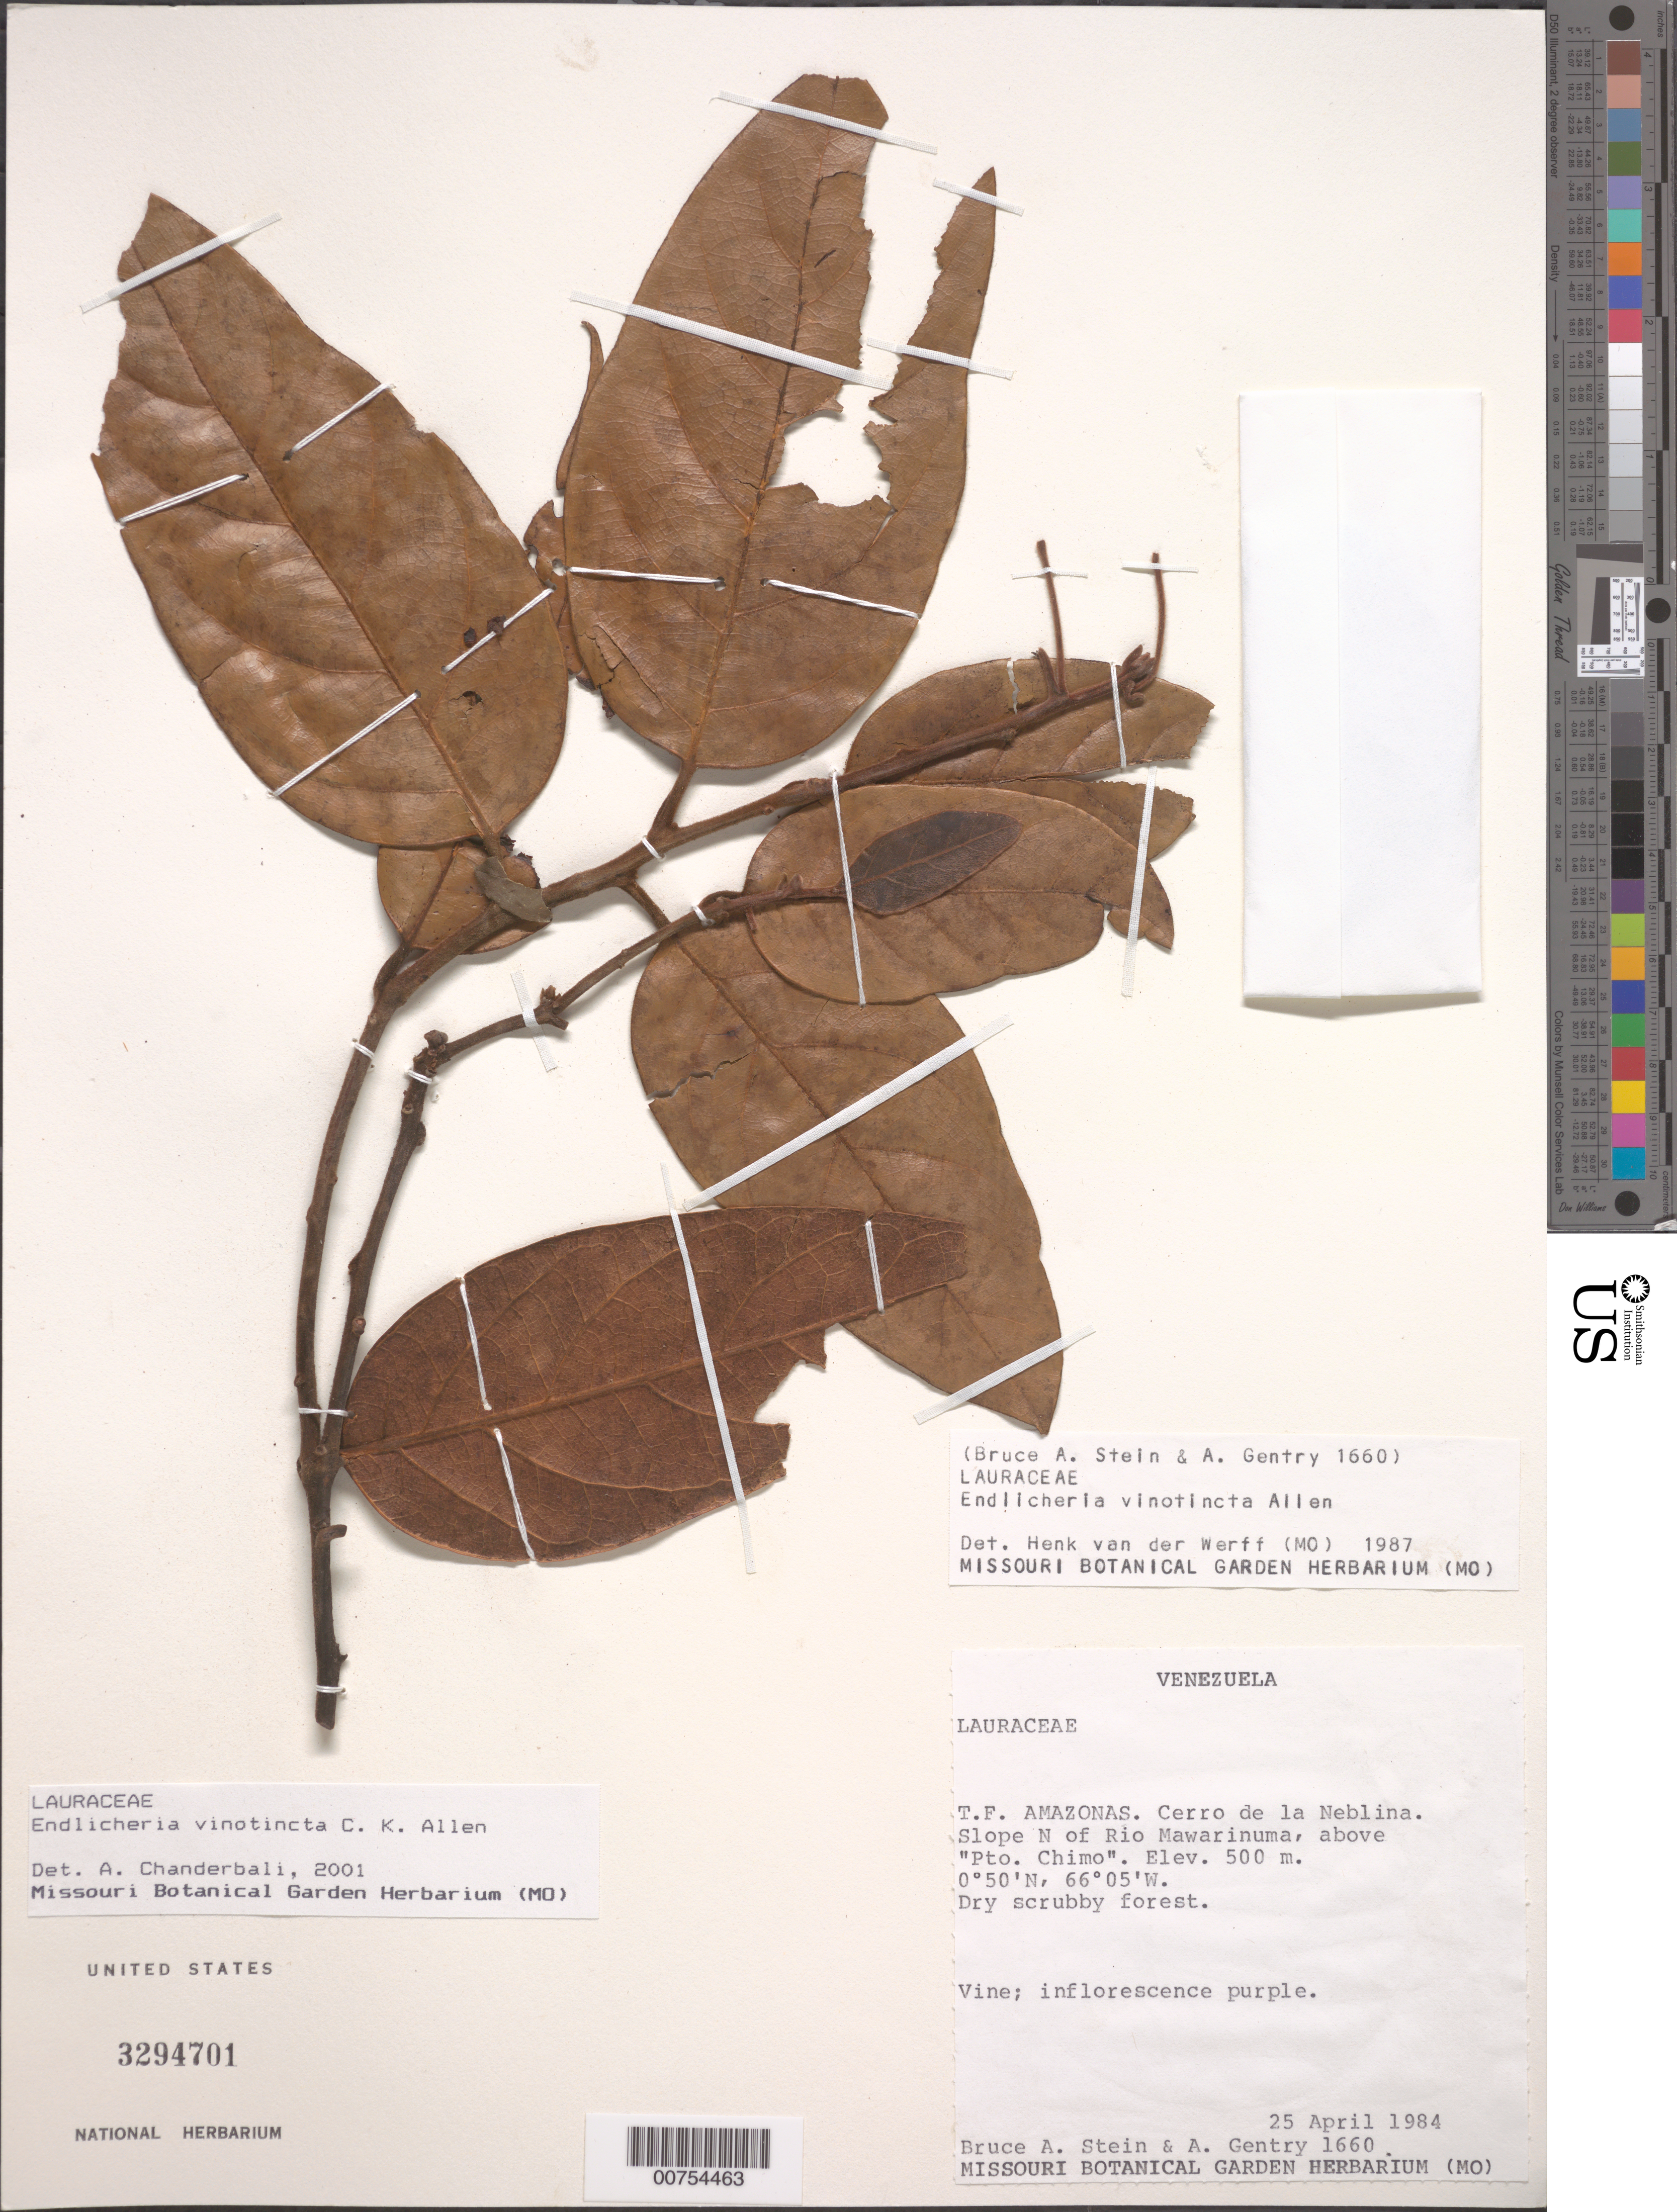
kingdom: Plantae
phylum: Tracheophyta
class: Magnoliopsida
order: Laurales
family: Lauraceae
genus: Endlicheria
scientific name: Endlicheria vinotincta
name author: C.K. Allen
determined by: Chanderbali, Andre Shashi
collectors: B. A. Stein & A. H. Gentry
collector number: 1660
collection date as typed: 25-Apr-84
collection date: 1984-04-25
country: Venezuela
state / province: Amazonas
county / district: Río Negro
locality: Cerro de la Neblina, slope N of Río Mawarinuma, above Pto. Chimo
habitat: Dry scrubby forest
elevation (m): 500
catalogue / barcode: US 3294701